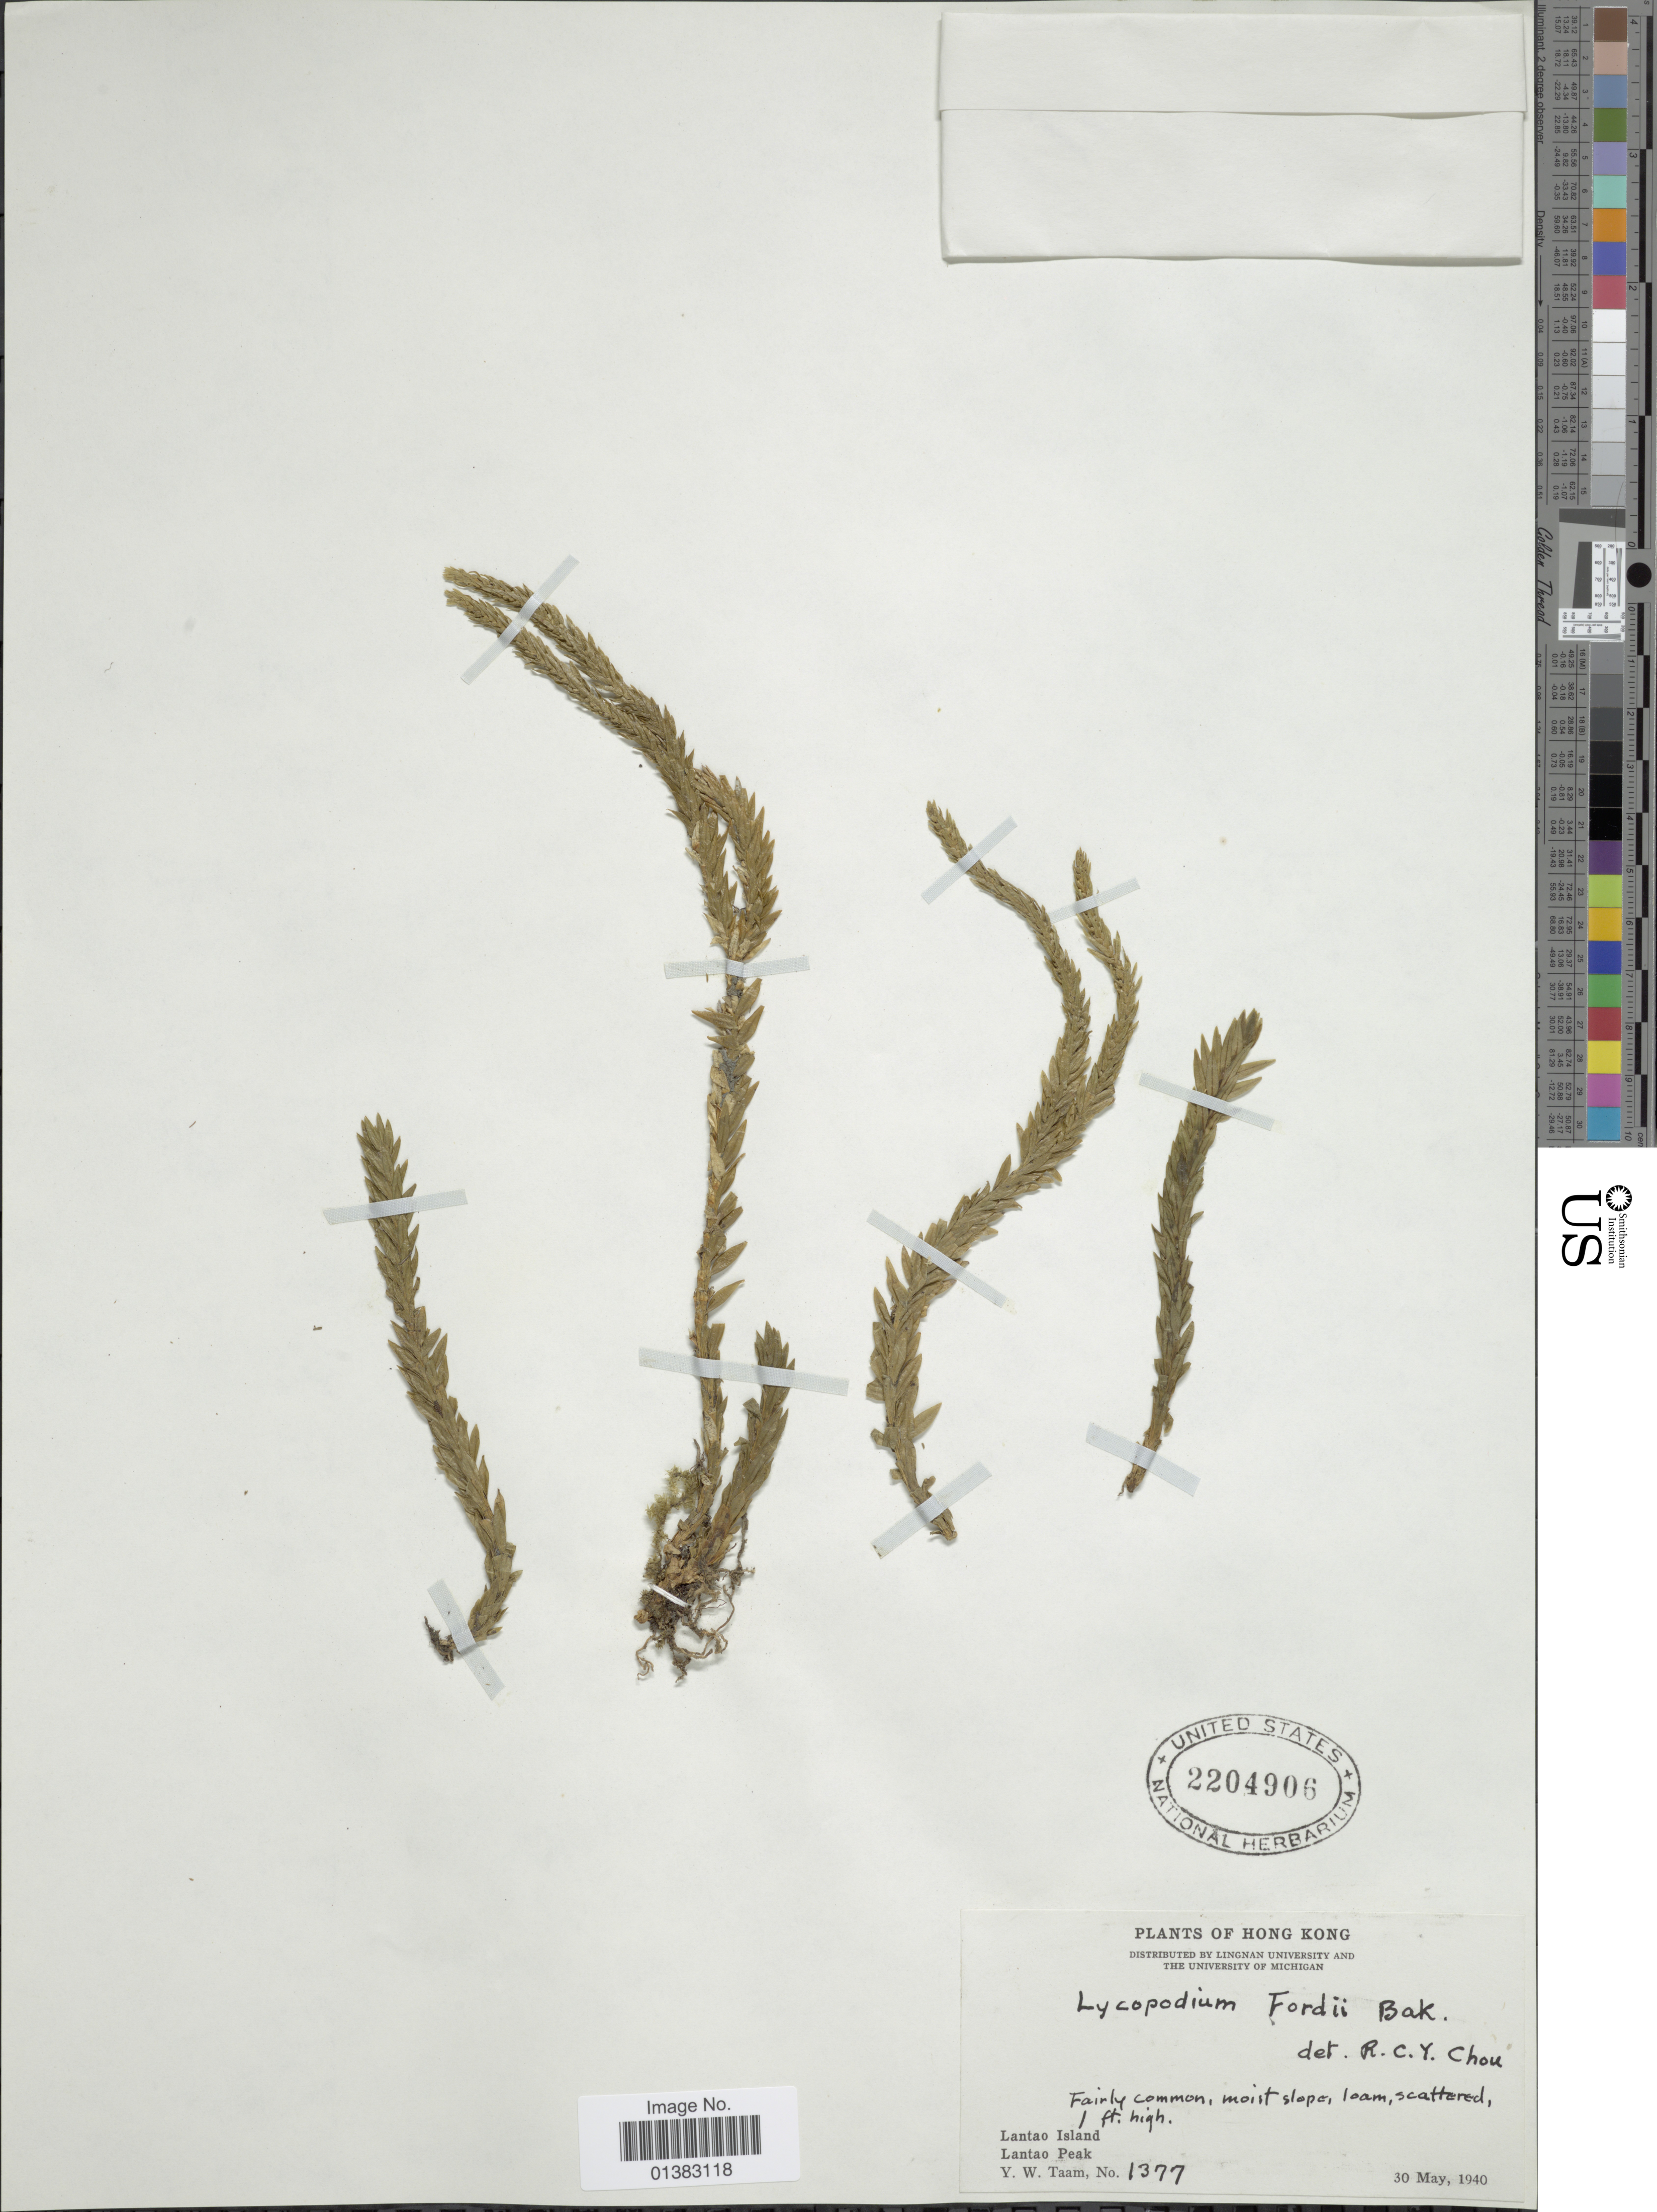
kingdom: Plantae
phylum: Tracheophyta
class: Lycopodiopsida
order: Lycopodiales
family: Lycopodiaceae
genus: Phlegmariurus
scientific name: Phlegmariurus fordii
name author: (Baker) Ching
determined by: Field, A. R.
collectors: Y. W. Taam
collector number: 1377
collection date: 1940-05-30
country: China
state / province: Hong Kong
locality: Lantao Island, Lantao Peak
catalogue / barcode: US 2204906